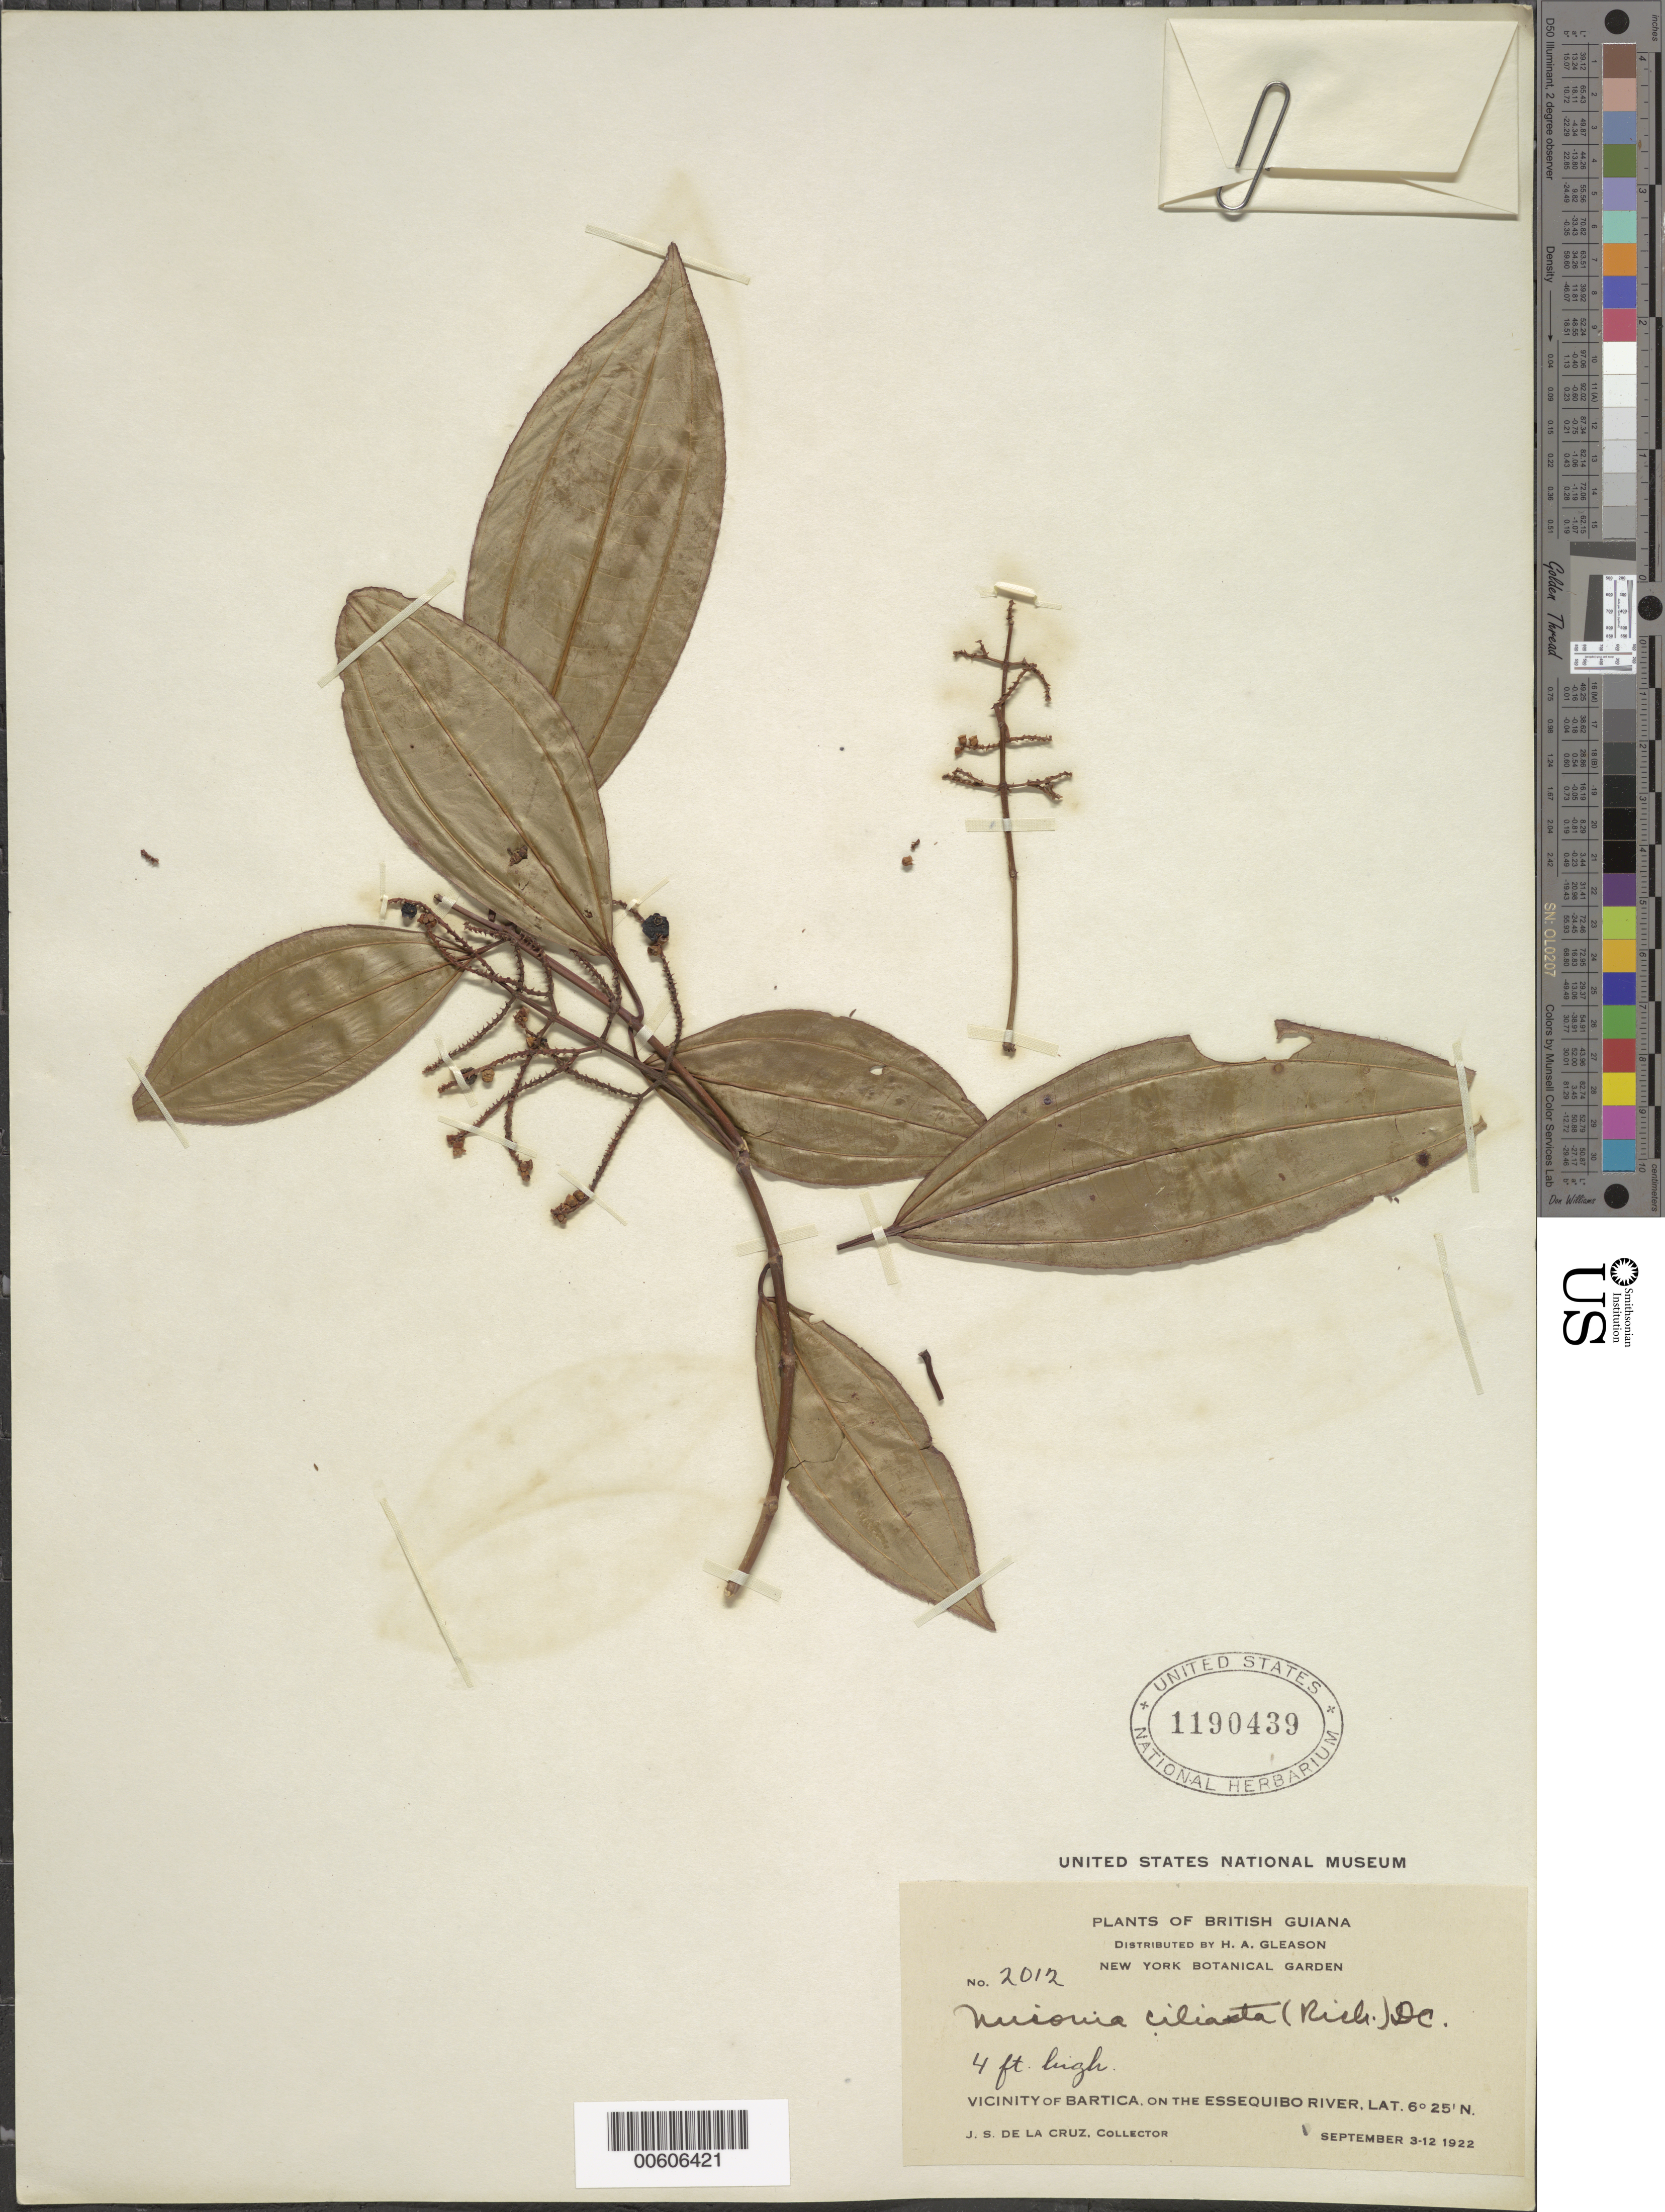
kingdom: Plantae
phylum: Tracheophyta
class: Magnoliopsida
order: Myrtales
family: Melastomataceae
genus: Miconia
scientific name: Miconia ciliata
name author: (Rich.) DC.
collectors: J. S. de la Cruz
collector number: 2012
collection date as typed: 3-Sep-22 to 12-Sep-22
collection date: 1922-09-03/1922-09-12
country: Guyana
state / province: Cuyuni-Mazaruni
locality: Bartica, vic., on the Essequibo River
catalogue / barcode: US 1190439